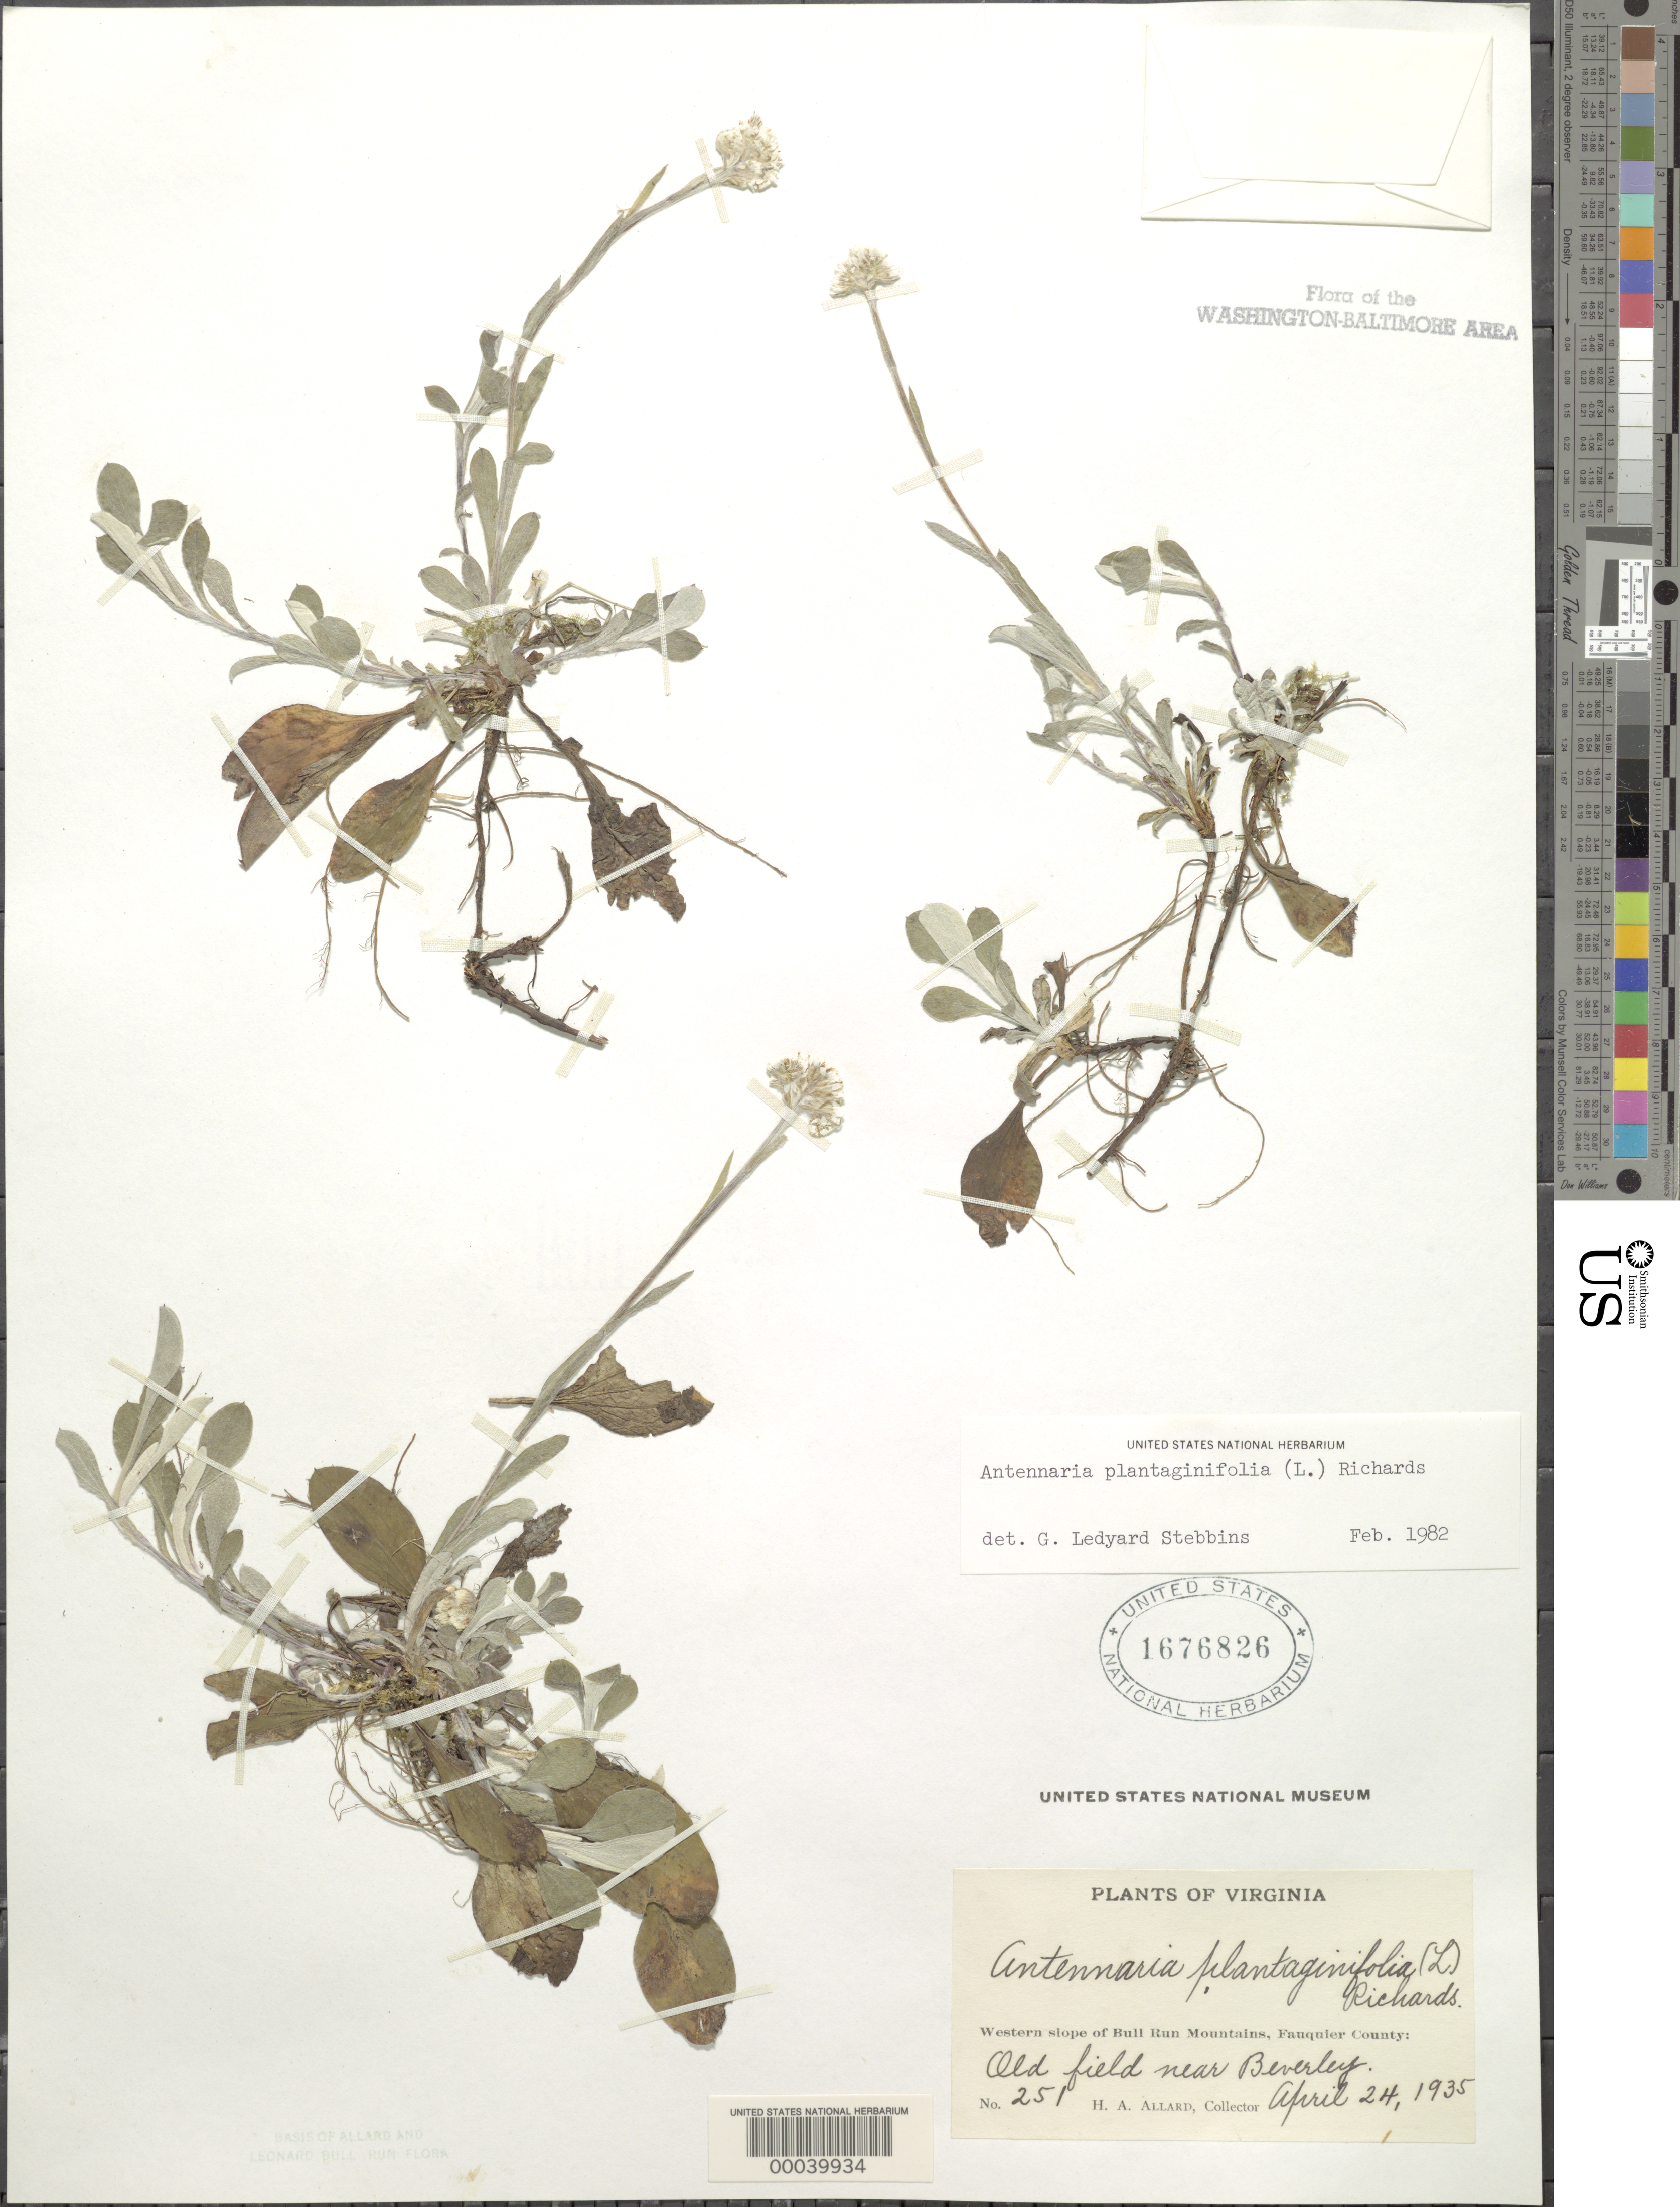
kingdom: Plantae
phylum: Tracheophyta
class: Magnoliopsida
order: Asterales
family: Asteraceae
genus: Antennaria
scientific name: Antennaria plantaginifolia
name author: (L.) Richardson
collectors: H. A. Allard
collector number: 251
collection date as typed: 24 Apr 1935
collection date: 1935-04-24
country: United States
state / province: Virginia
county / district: Fauquier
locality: Near Beverley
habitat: Old field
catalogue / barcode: US 1676826